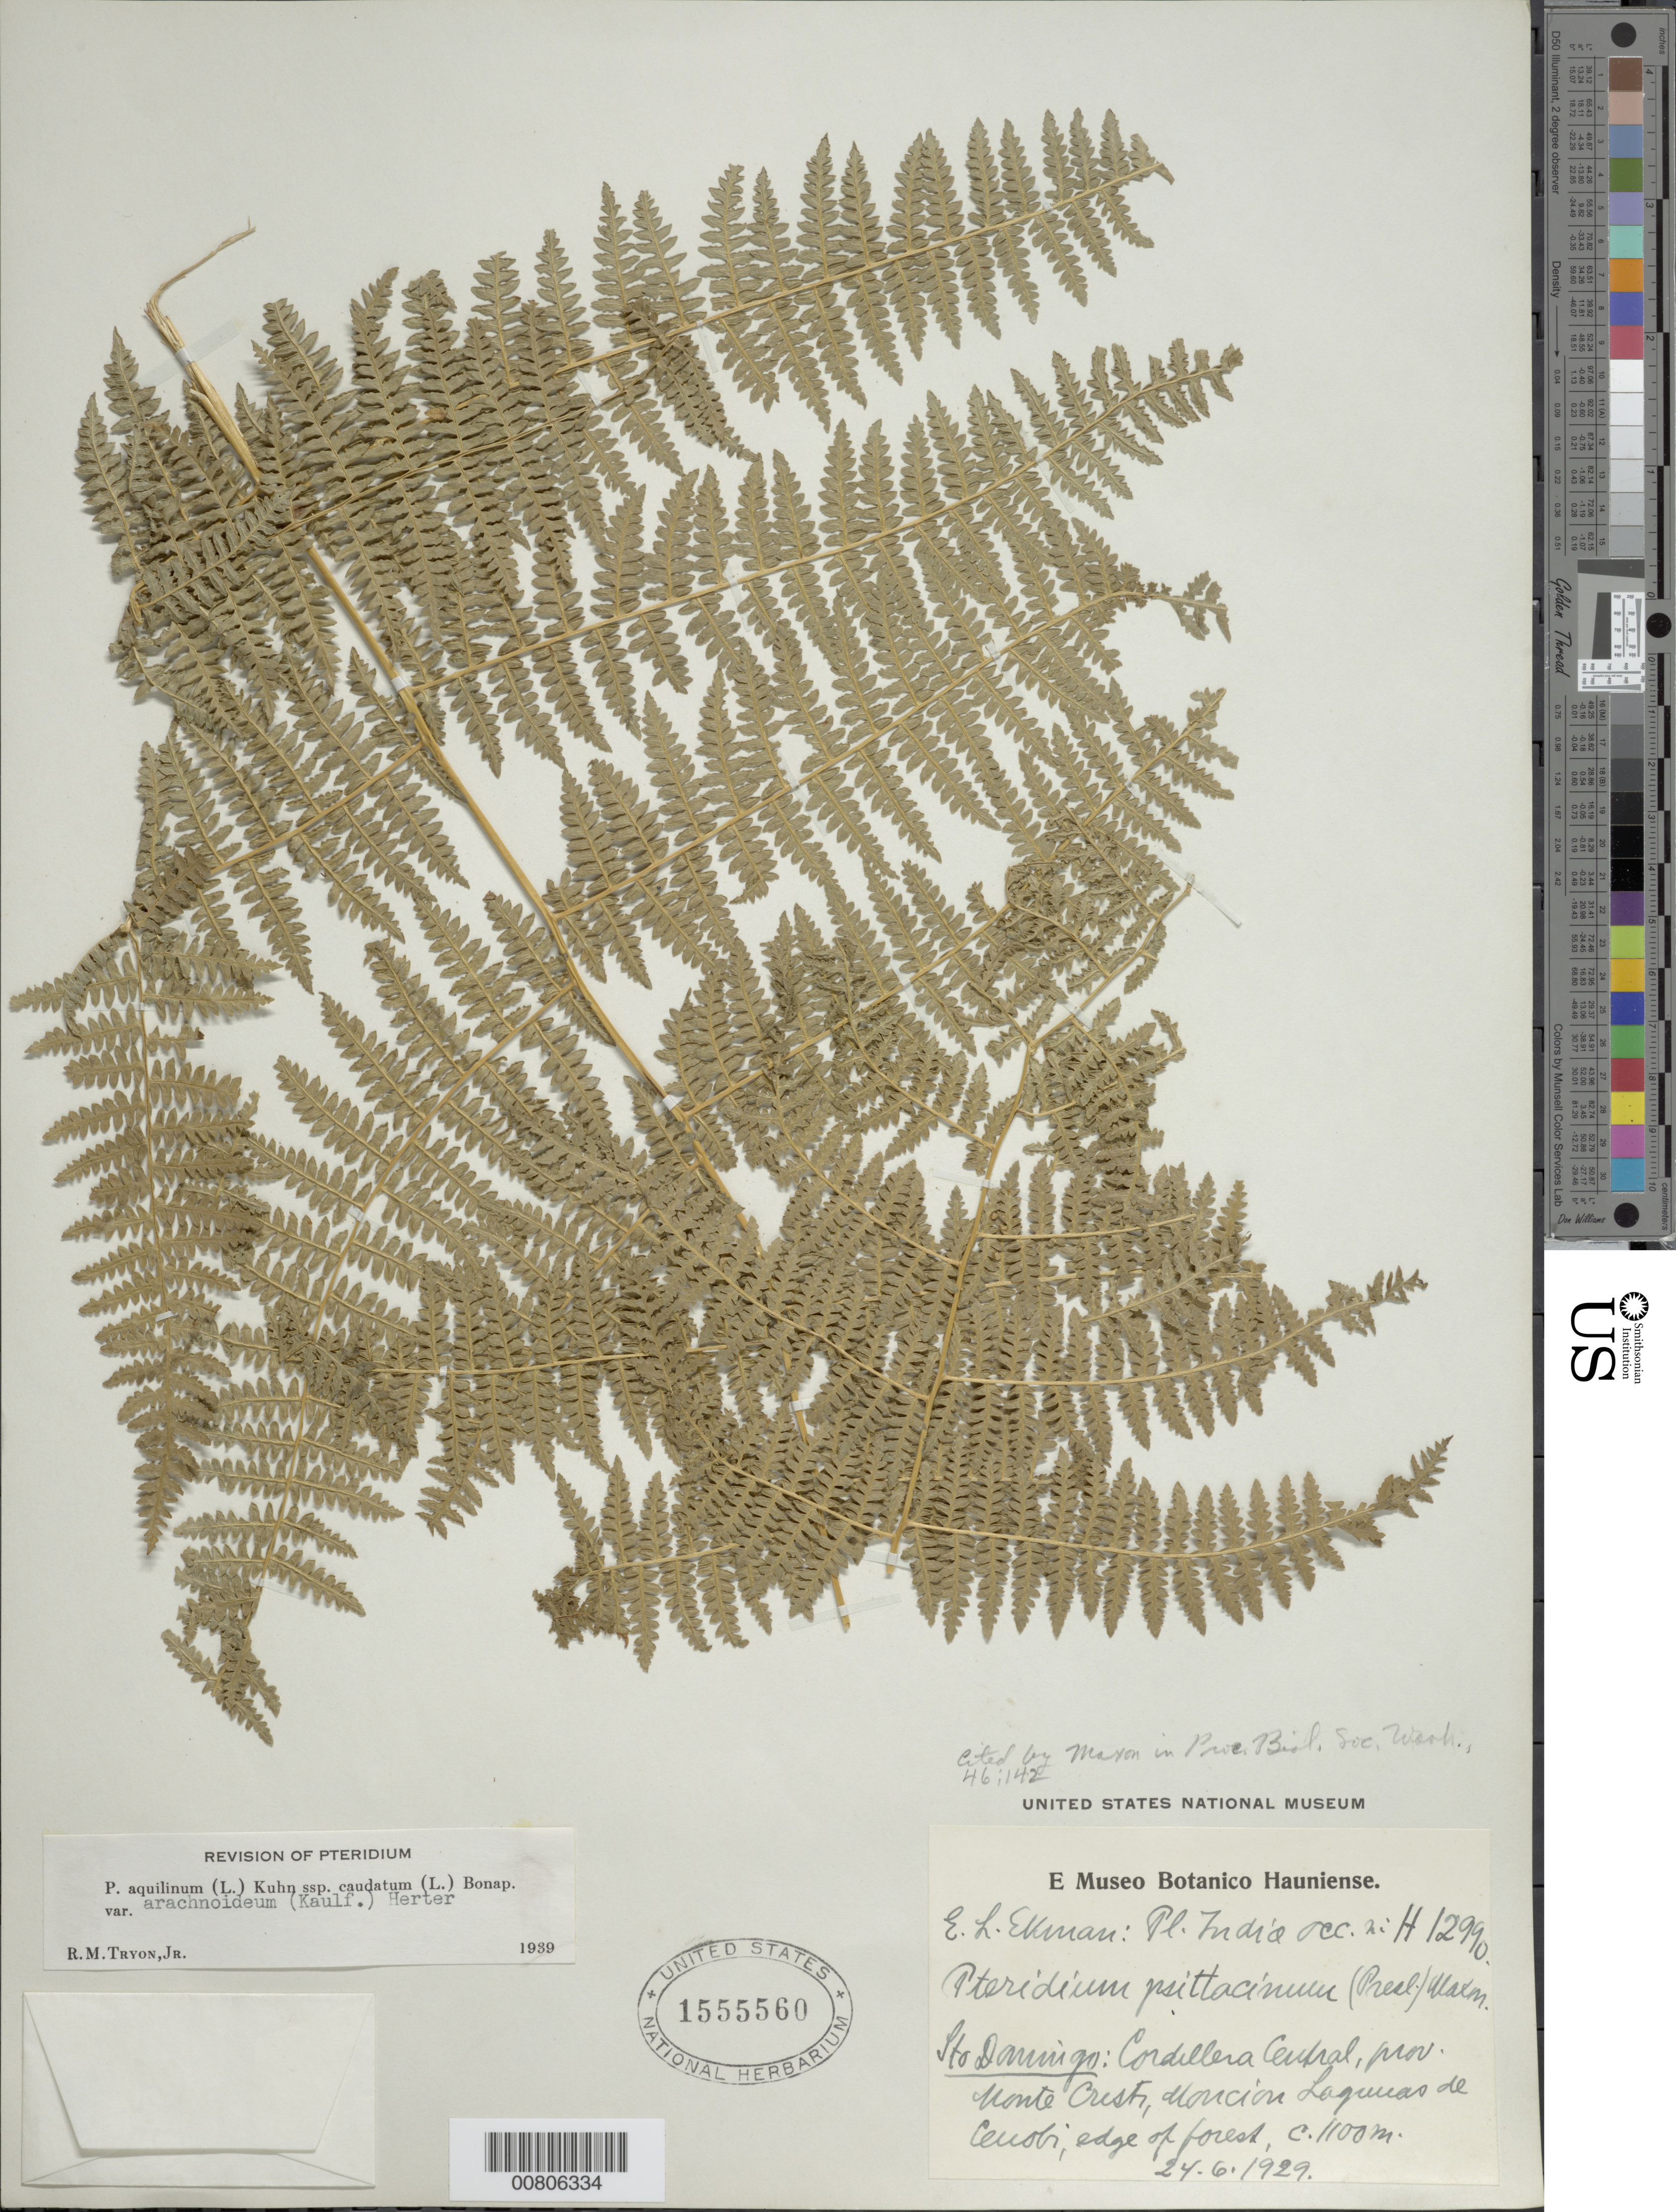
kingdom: Plantae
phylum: Tracheophyta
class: Polypodiopsida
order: Polypodiales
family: Dennstaedtiaceae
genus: Pteridium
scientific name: Pteridium sp.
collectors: E. L. Ekman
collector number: H 12990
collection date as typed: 24 Jun 1929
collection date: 1929-06-24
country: Dominican Republic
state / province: Monte Cristi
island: Hispaniola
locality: Cordillera Central, Monción, Lagunas de Cenobí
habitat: Edge of forest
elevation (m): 1100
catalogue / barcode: US 1555560